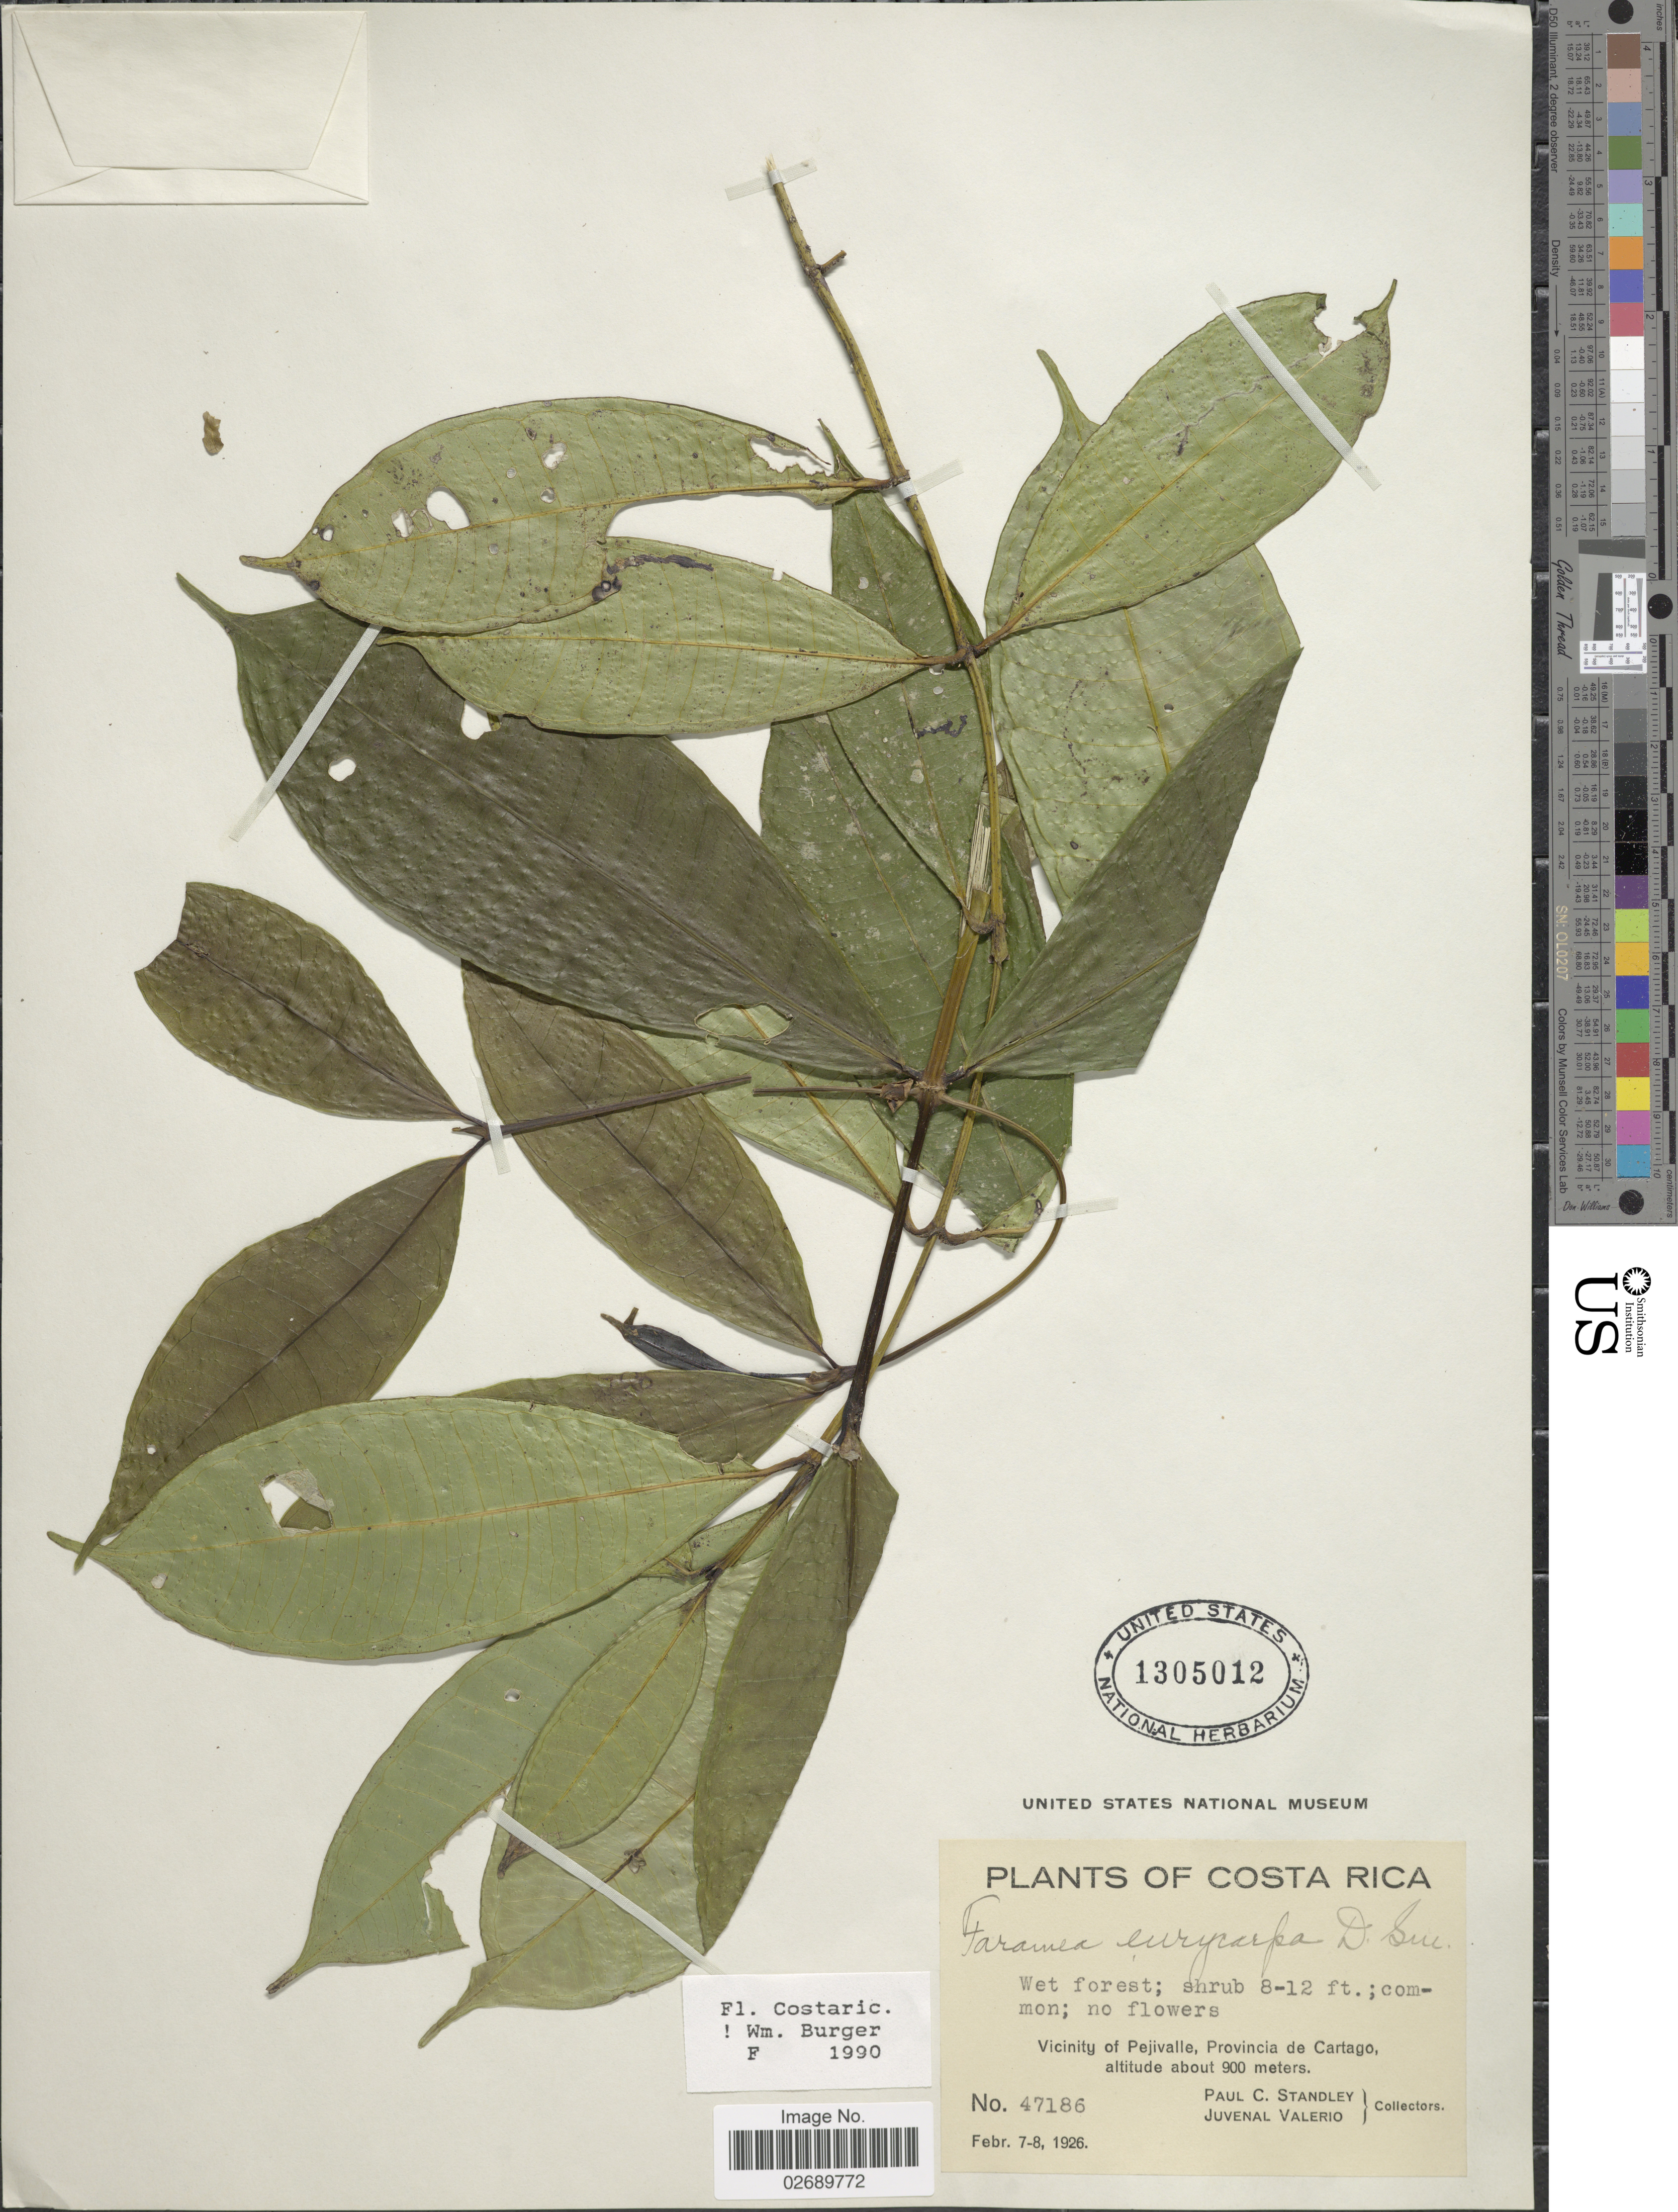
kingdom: Plantae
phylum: Tracheophyta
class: Magnoliopsida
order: Gentianales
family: Rubiaceae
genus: Faramea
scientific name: Faramea eurycarpa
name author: Donn. Sm.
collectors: P. C. Standley & J. Valerio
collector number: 47186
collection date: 1926-02-07/1926-02-08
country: Costa Rica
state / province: Cartago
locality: Vicinity of Pejivalle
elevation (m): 900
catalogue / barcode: US 1305012